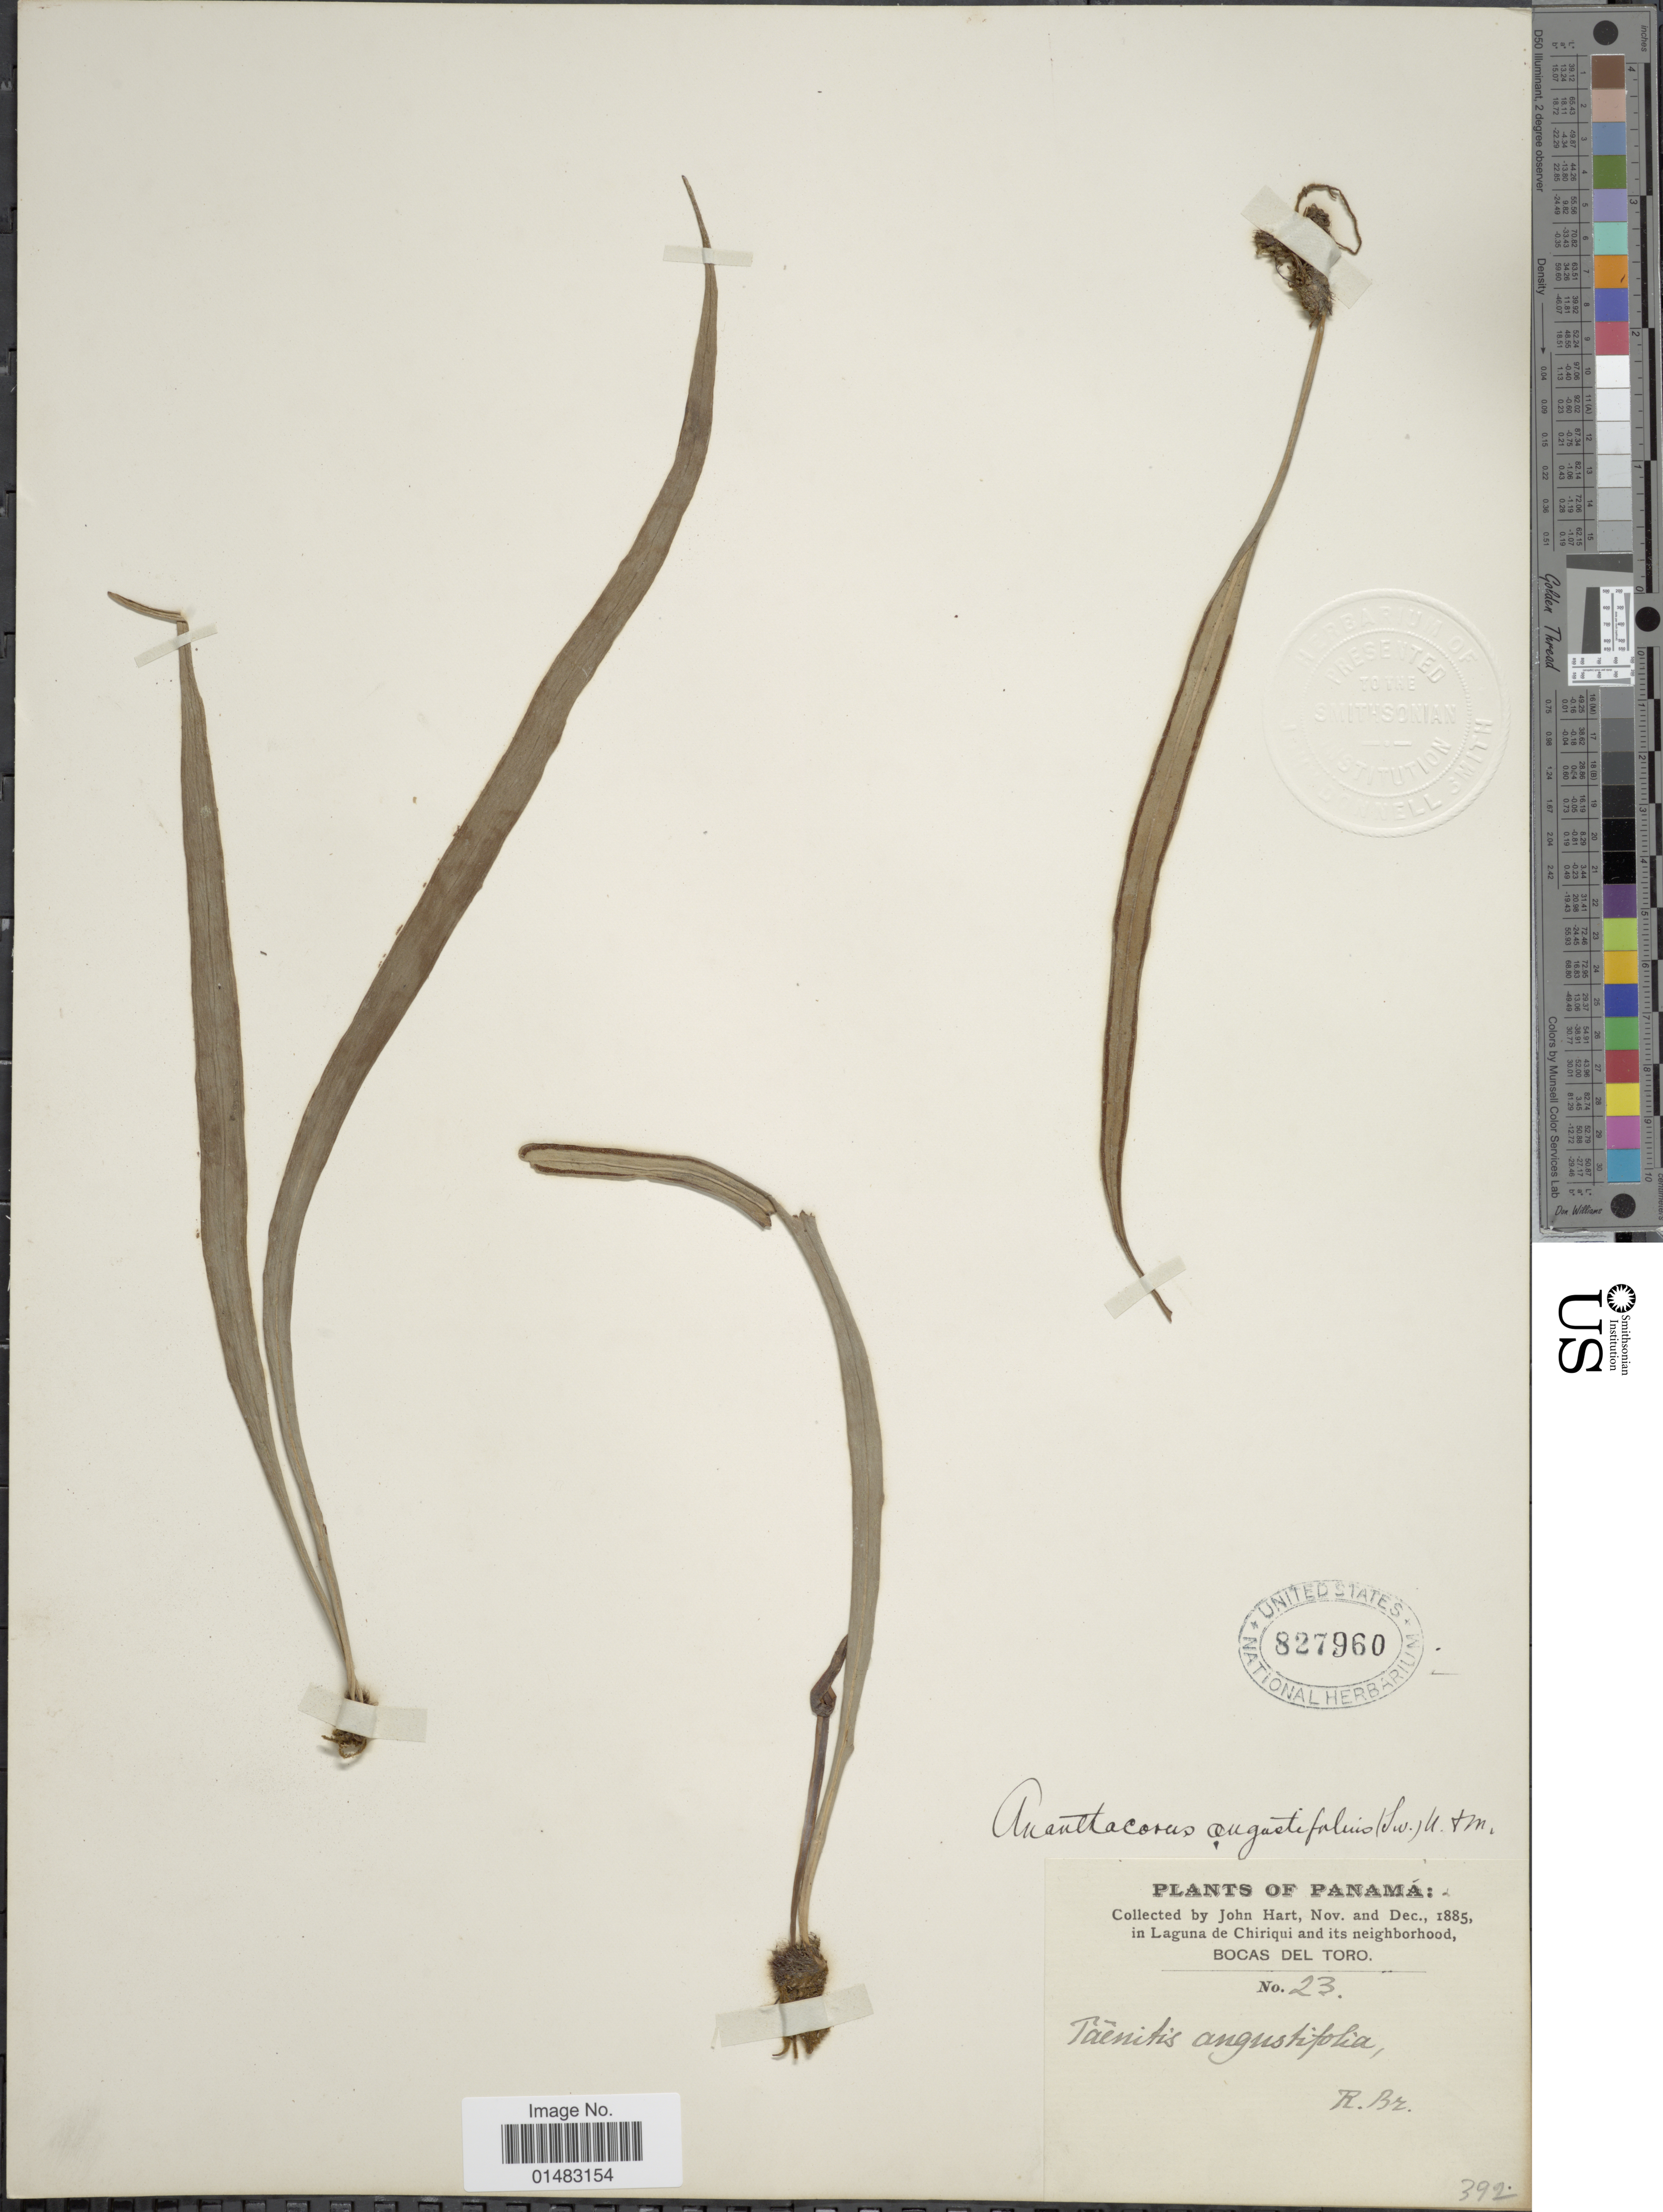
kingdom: Plantae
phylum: Tracheophyta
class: Polypodiopsida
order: Polypodiales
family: Pteridaceae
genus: Ananthacorus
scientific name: Ananthacorus angustifolius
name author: (Sw.) Underw. & Maxon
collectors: J. H. Hart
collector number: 23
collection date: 1885-11/1885-12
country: Panama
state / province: Bocas del Toro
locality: In Laguna de Chiriqui and its neighborhood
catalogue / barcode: US 827960